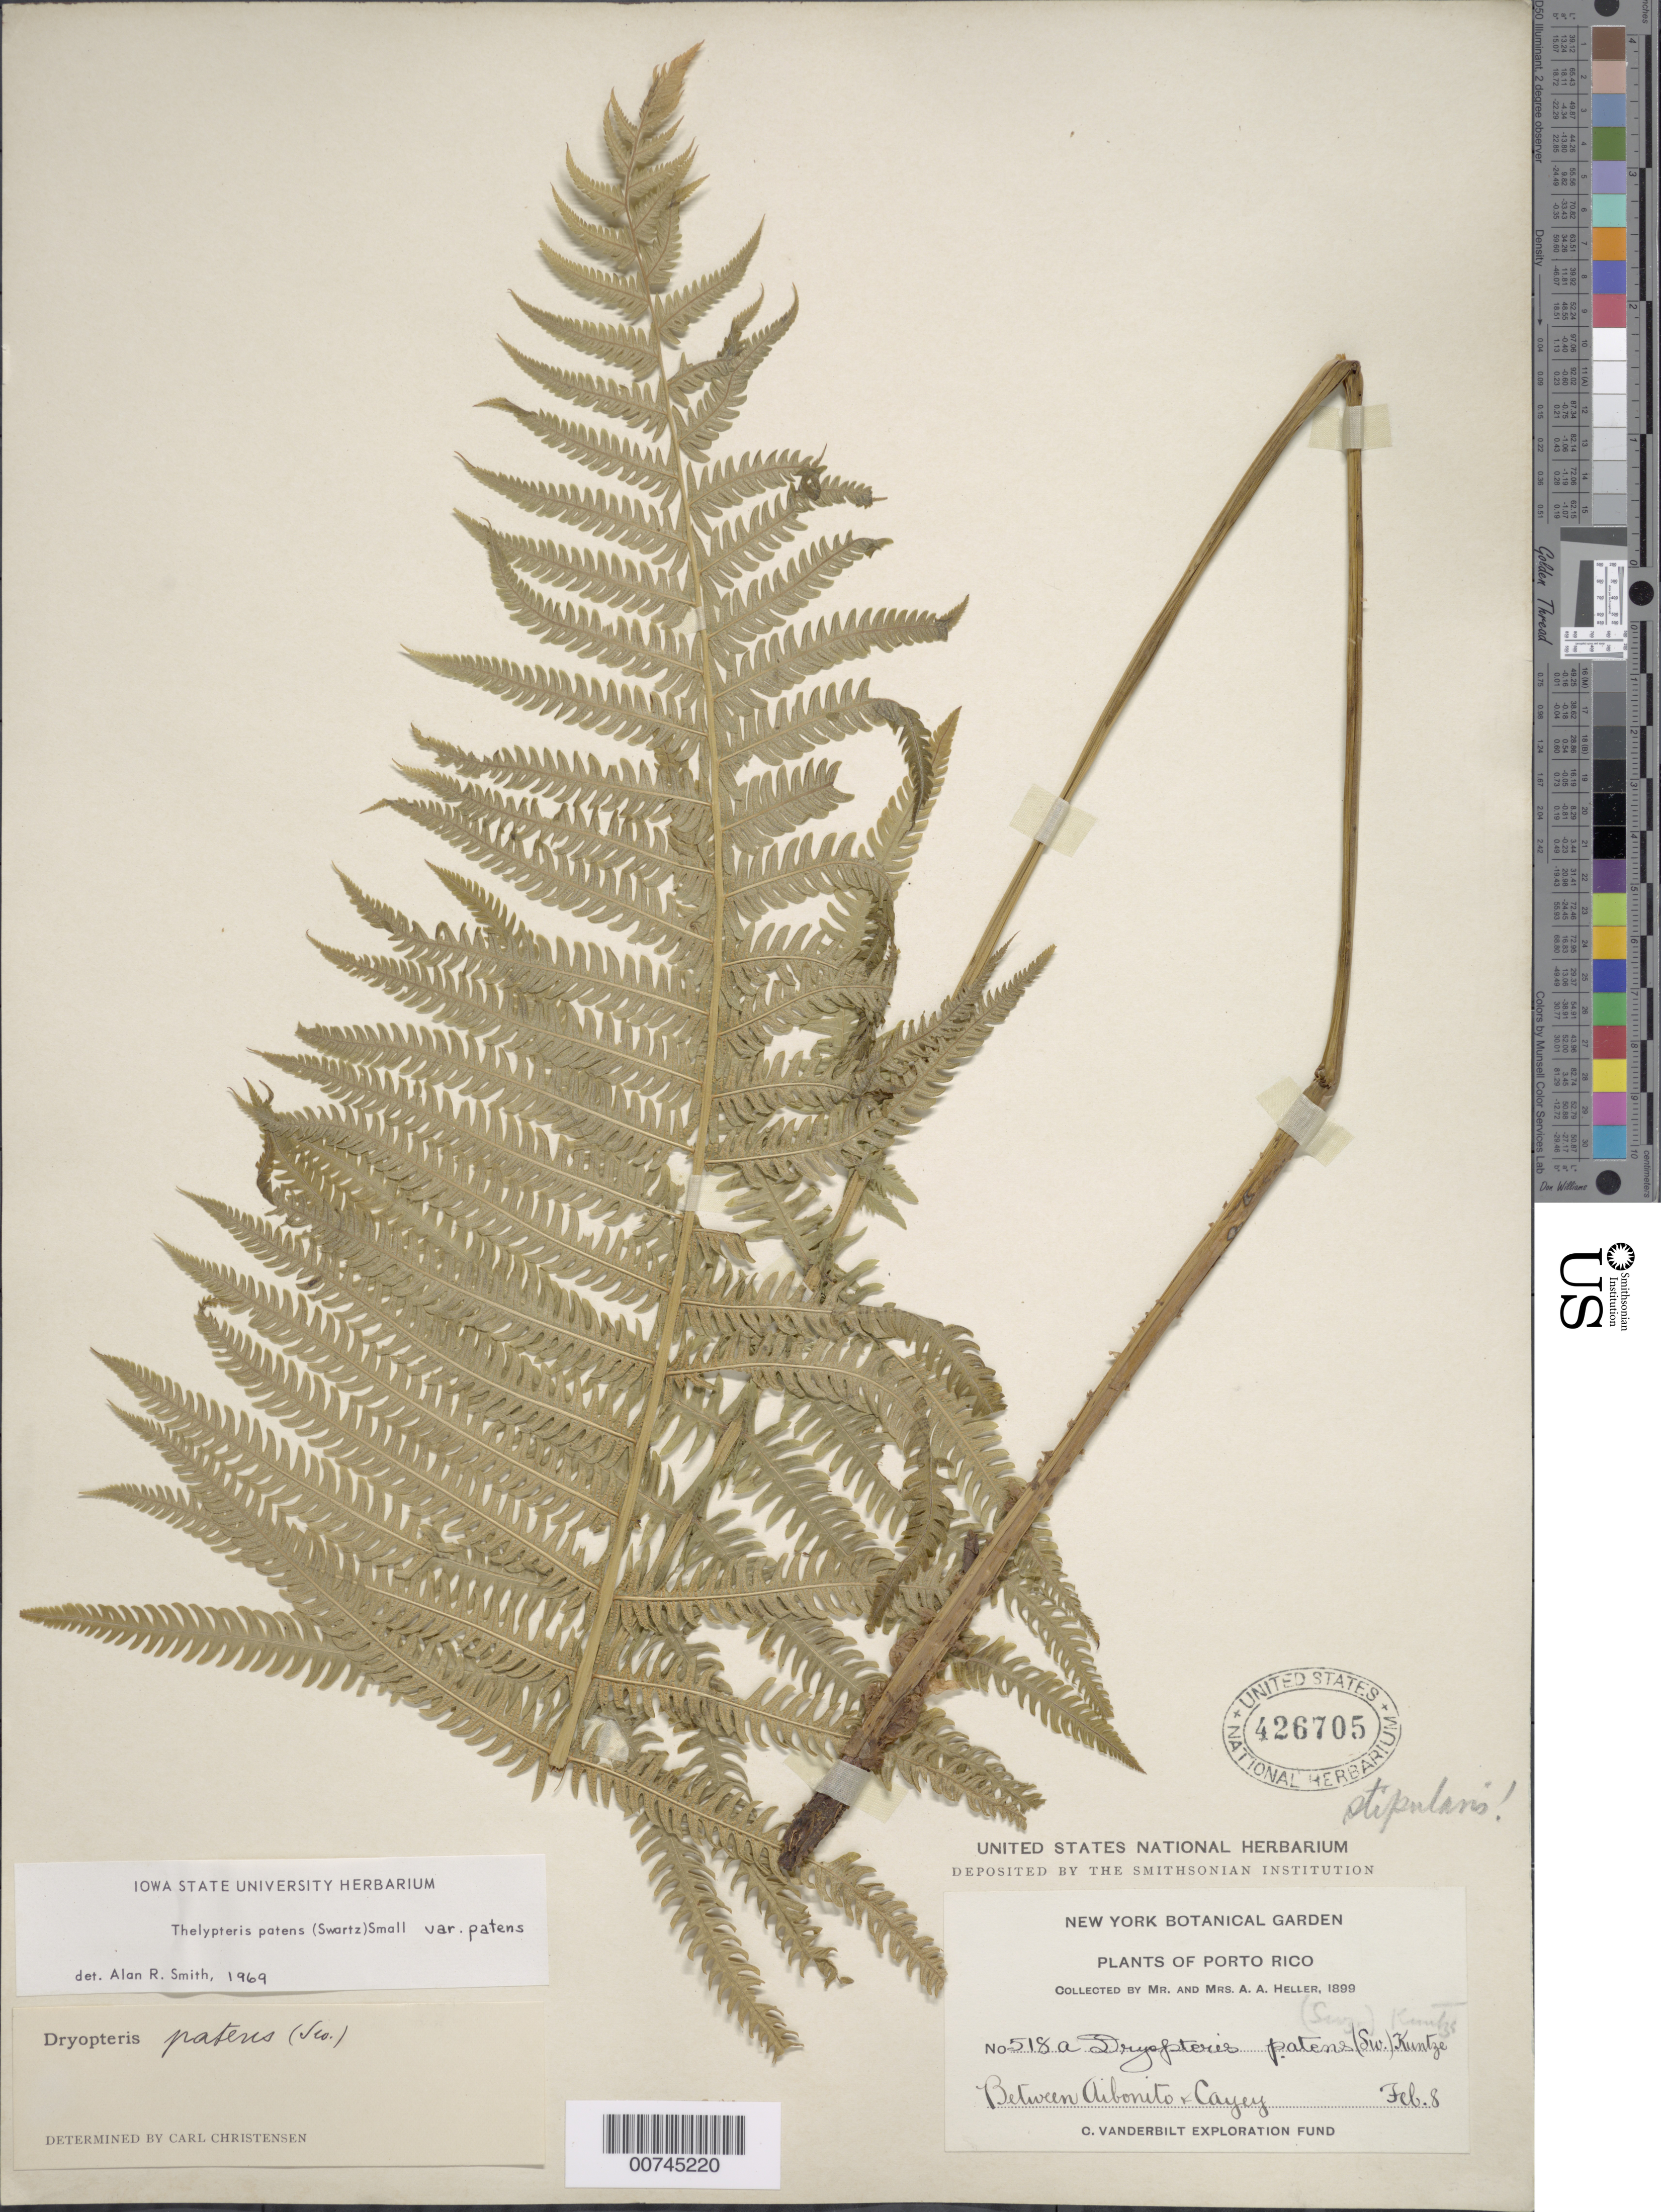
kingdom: Plantae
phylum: Tracheophyta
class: Polypodiopsida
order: Polypodiales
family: Thelypteridaceae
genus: Christella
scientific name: Christella patens var. patens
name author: (Sw.) Holttum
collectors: A. A. Heller & E. G. Heller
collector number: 518a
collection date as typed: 08 Feb 1899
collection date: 1899-02-08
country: Puerto Rico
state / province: Abonito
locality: Between Aibonito & Cayey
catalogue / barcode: US 426705